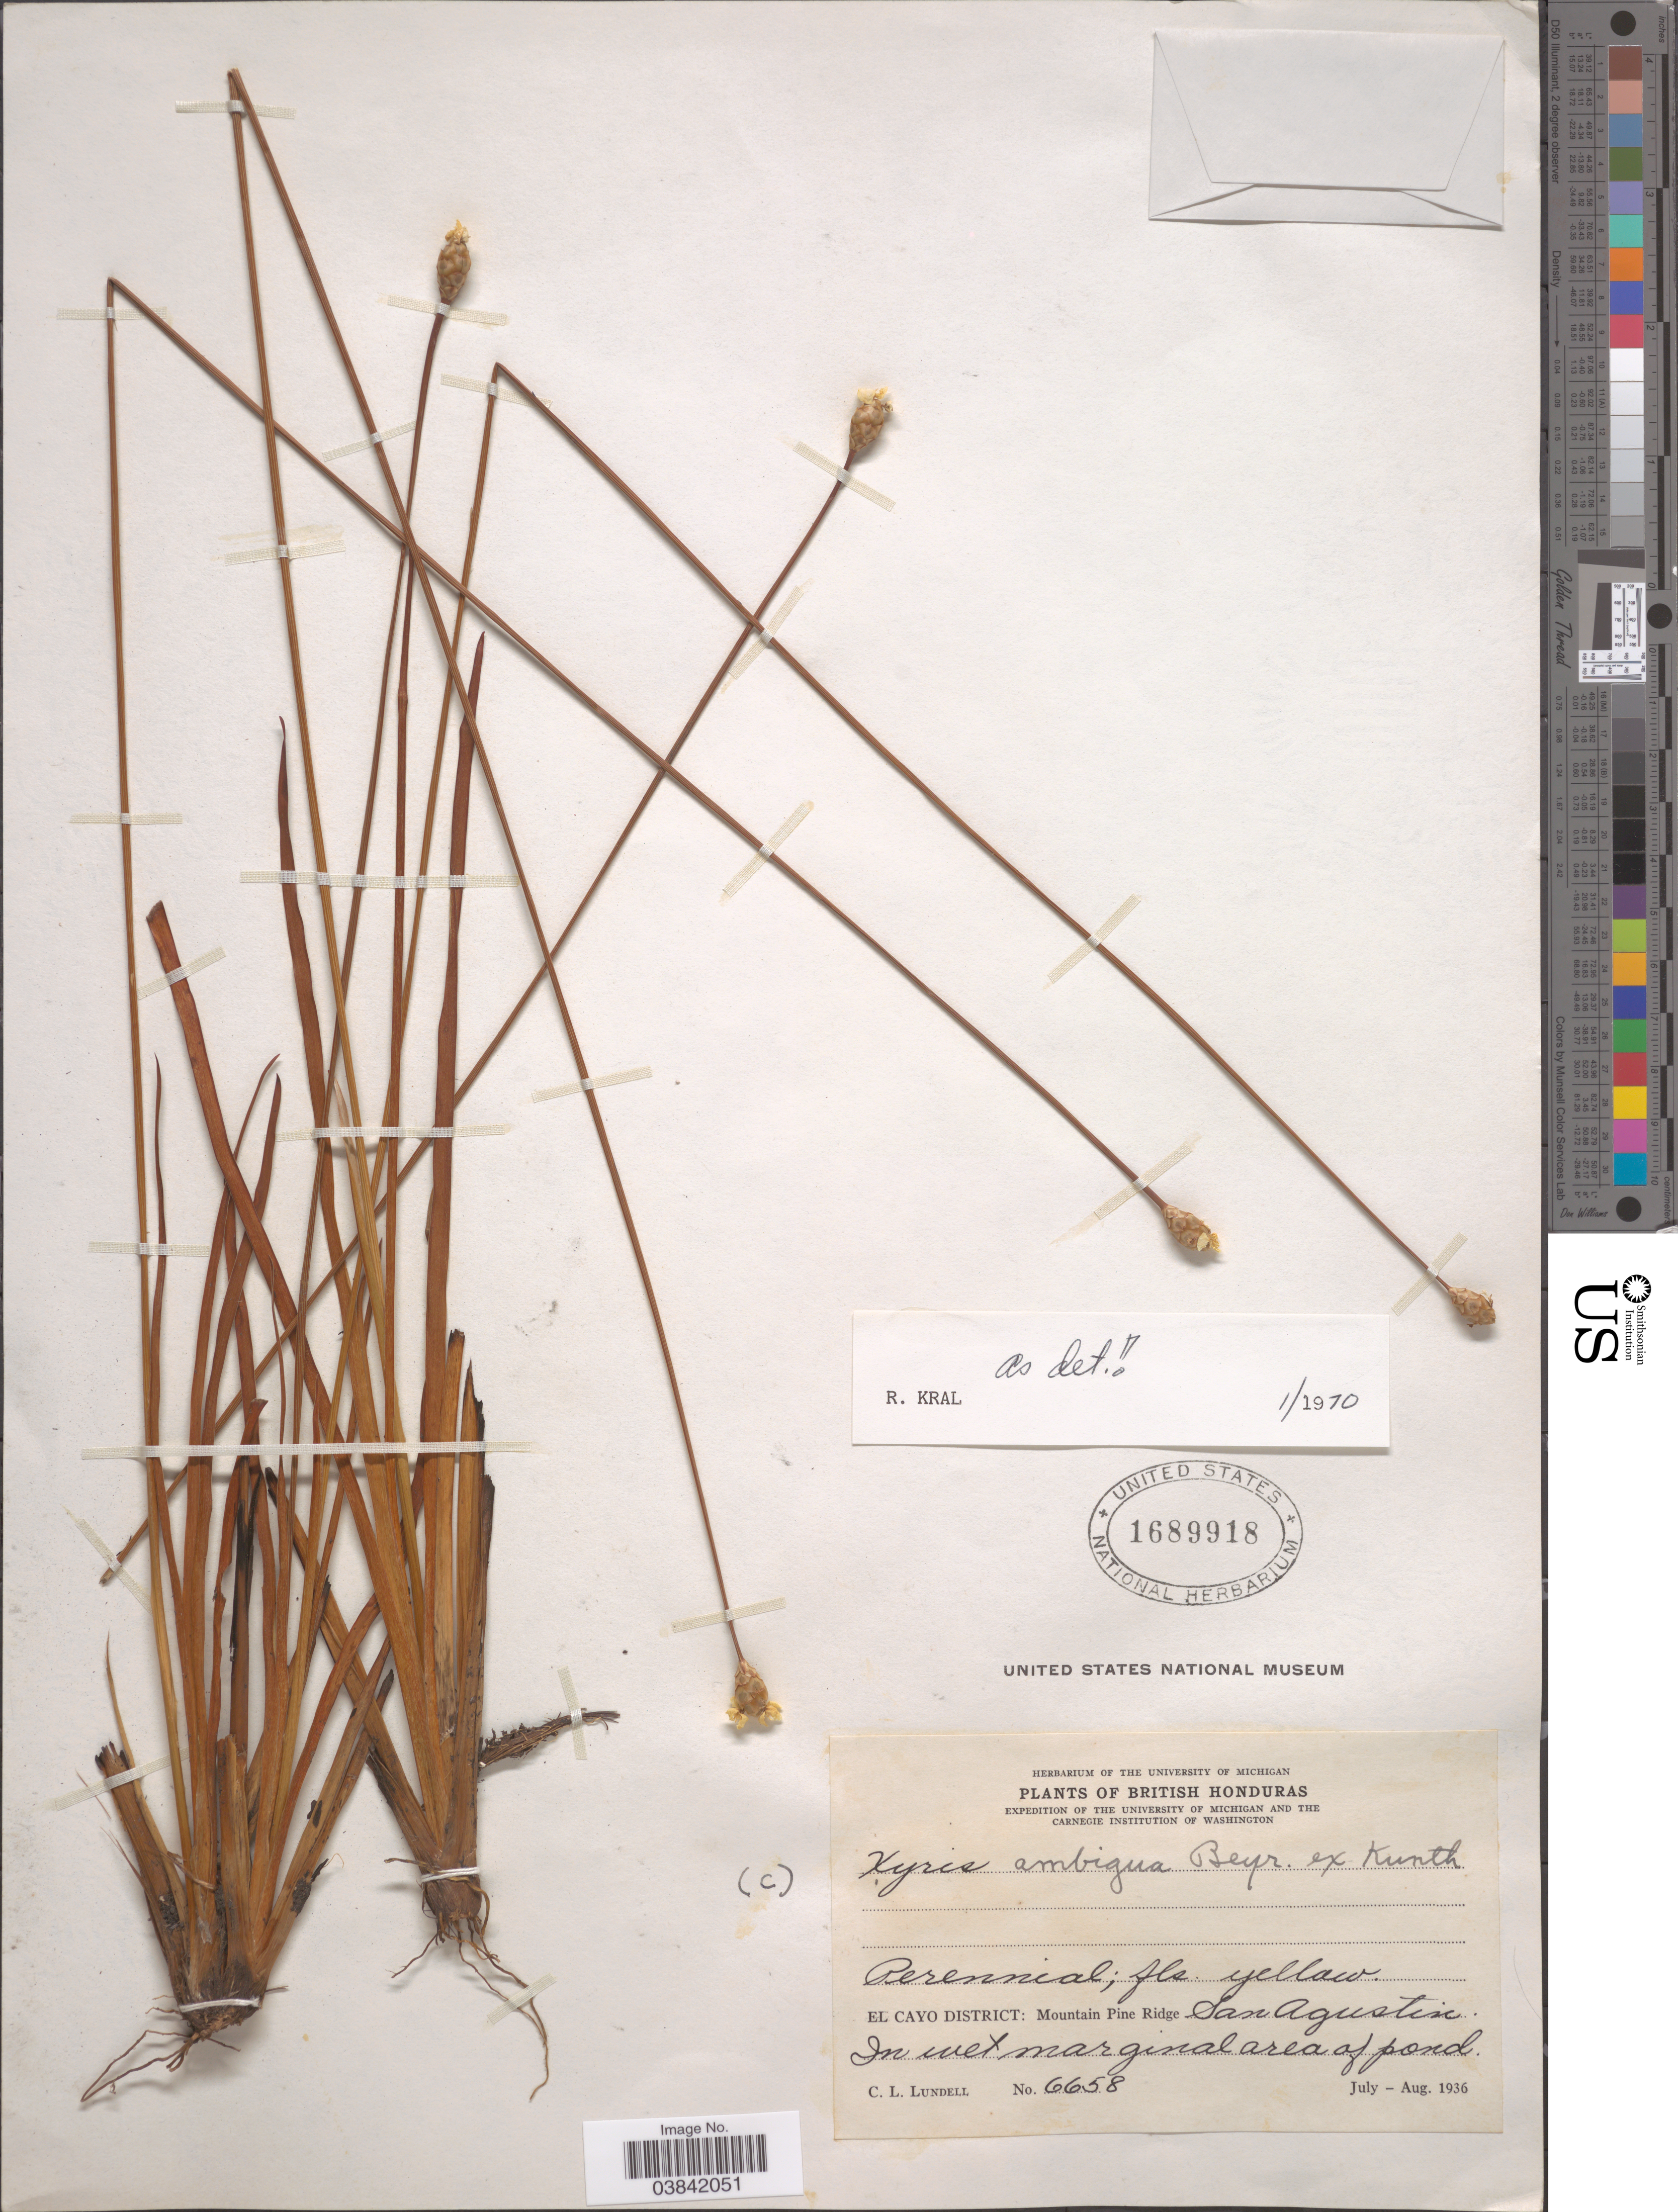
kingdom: Plantae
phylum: Tracheophyta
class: Liliopsida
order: Poales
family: Xyridaceae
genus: Xyris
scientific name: Xyris ambigua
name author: Beyr. ex Kunth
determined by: Naczi, R. F. C.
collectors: C. L. Lundell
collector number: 6658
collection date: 1936-07/1936-08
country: Belize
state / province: Cayo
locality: British Honduras. El Cayo District: Mountain Pine Ridge San Agustin.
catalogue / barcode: US 1689918